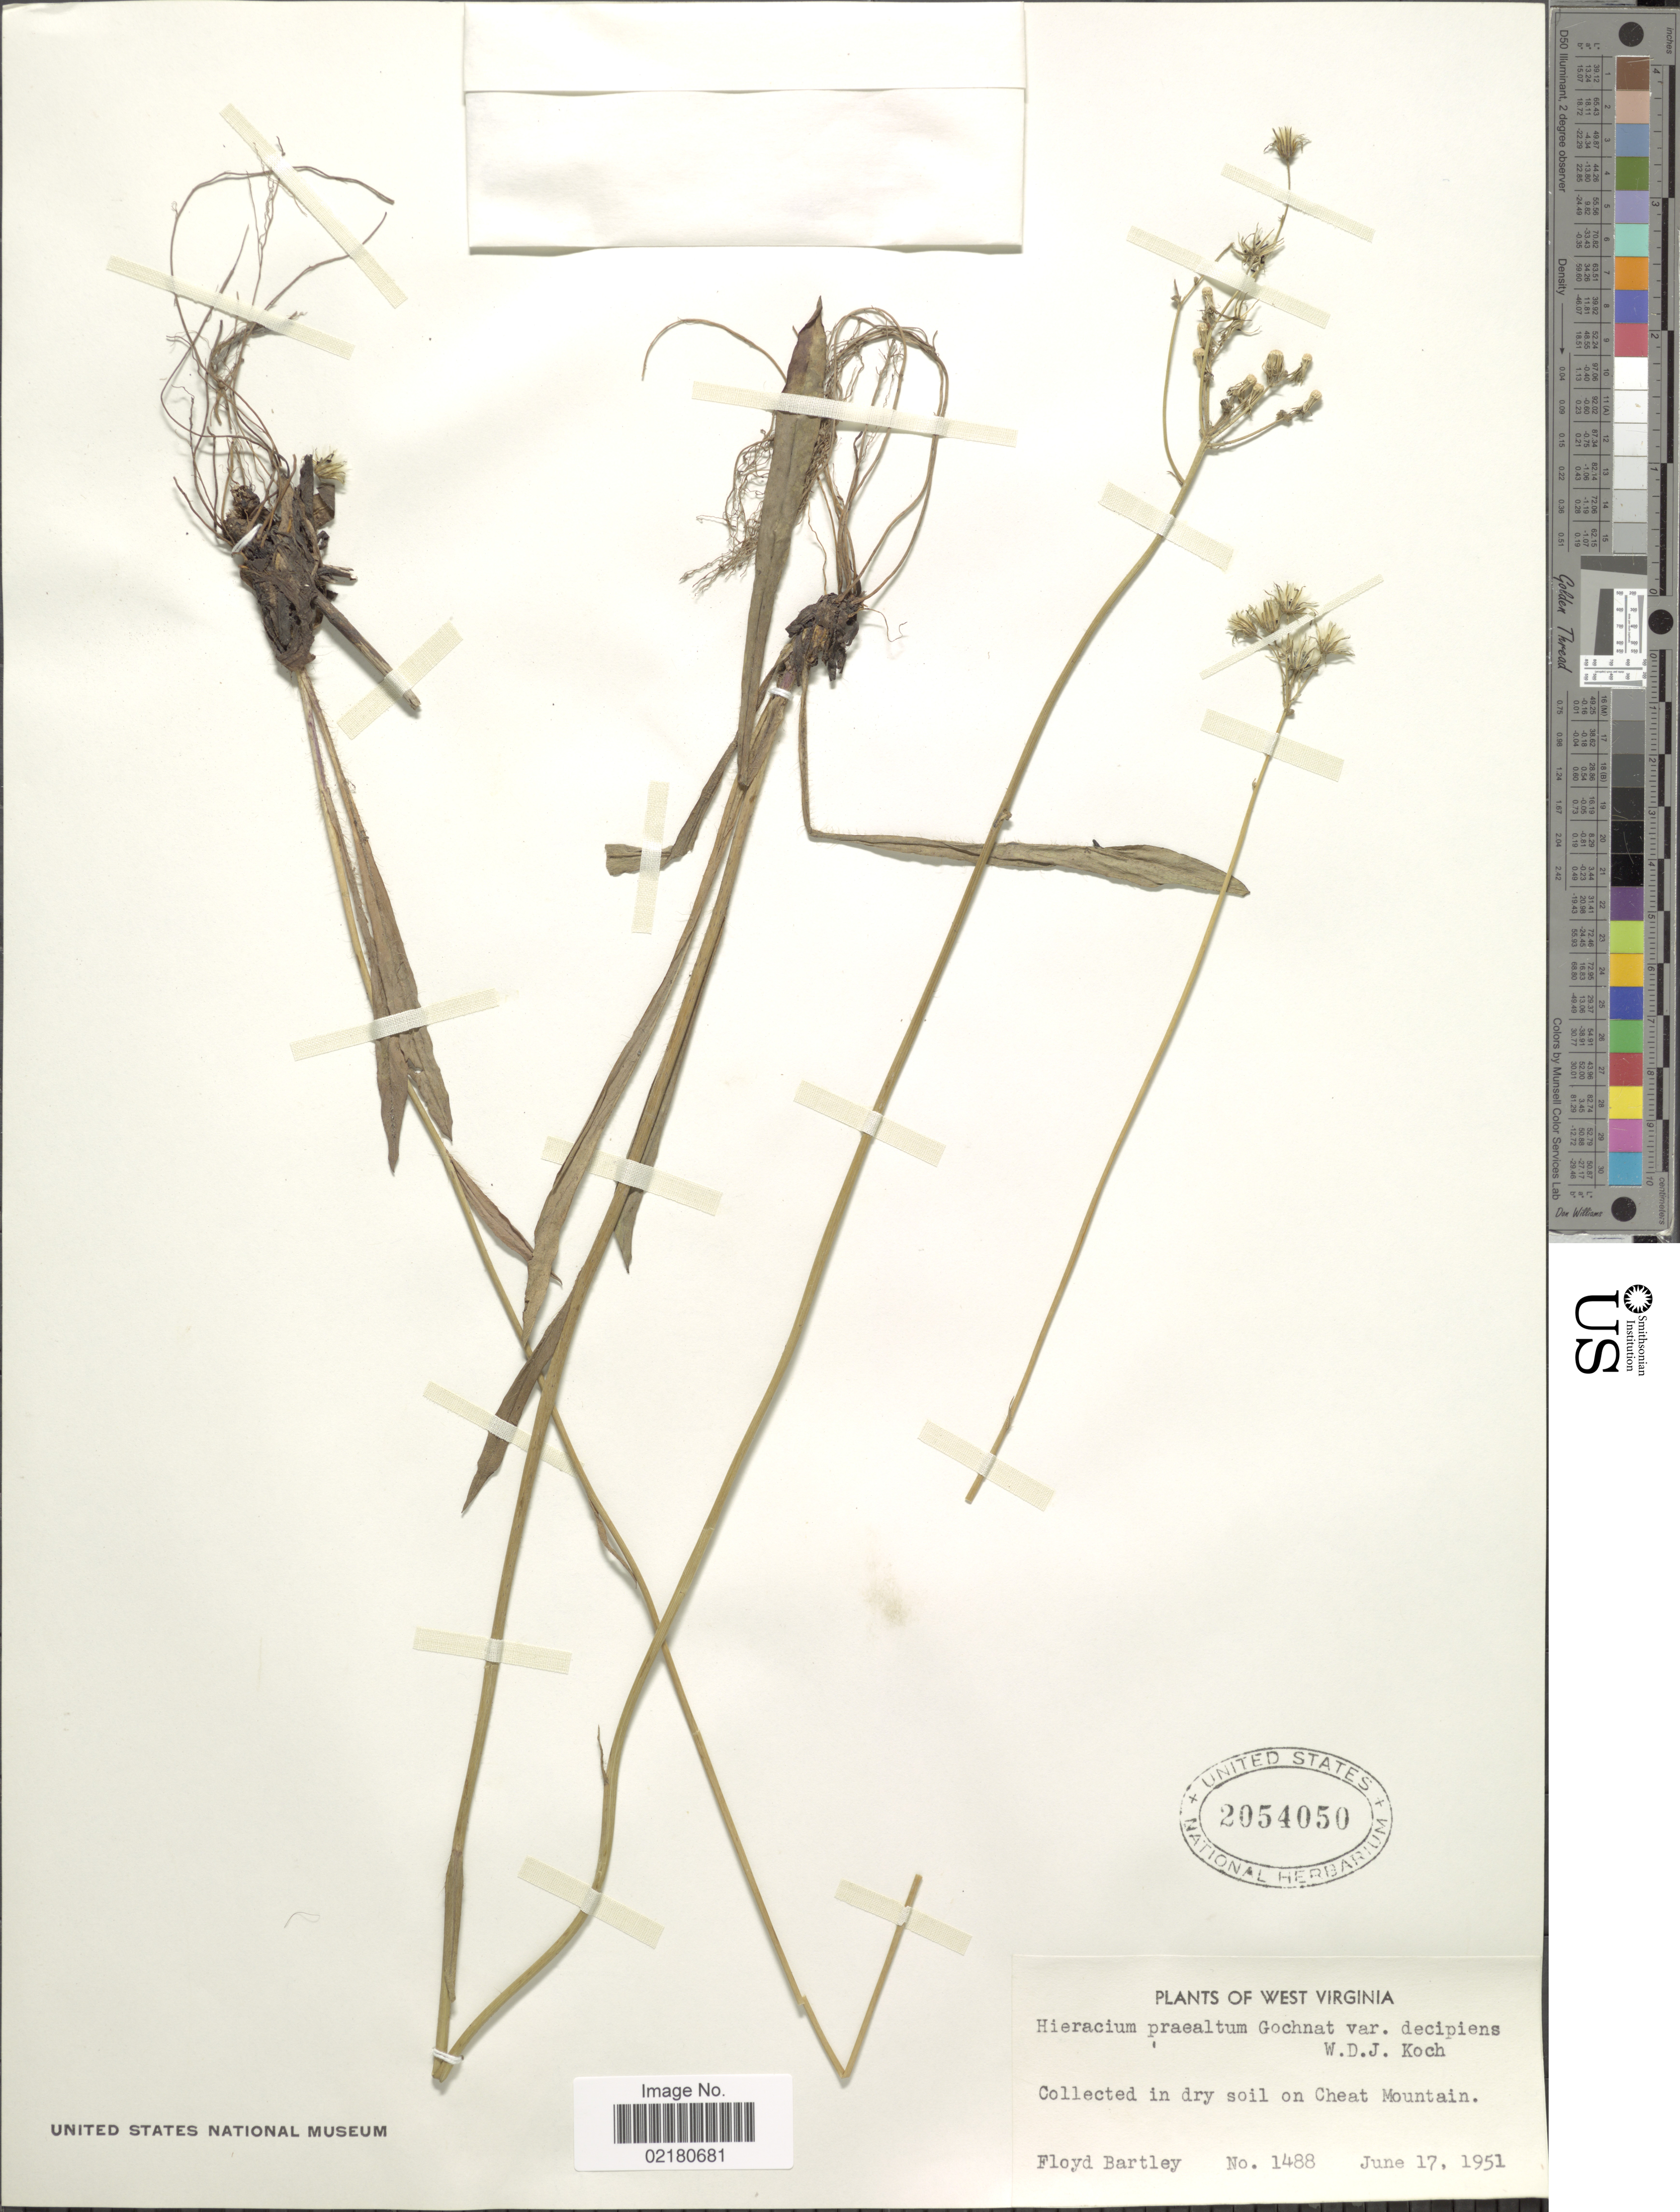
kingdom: Plantae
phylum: Tracheophyta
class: Magnoliopsida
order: Asterales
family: Asteraceae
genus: Pilosella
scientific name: Pilosella piloselloides subsp. praealta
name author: (Gochnat) S. Bräut. & Greuter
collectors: F. Bartley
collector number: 1488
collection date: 1951-06-17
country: United States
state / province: West Virginia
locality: In dry soil on Cheat Mountain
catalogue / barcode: US 2054050